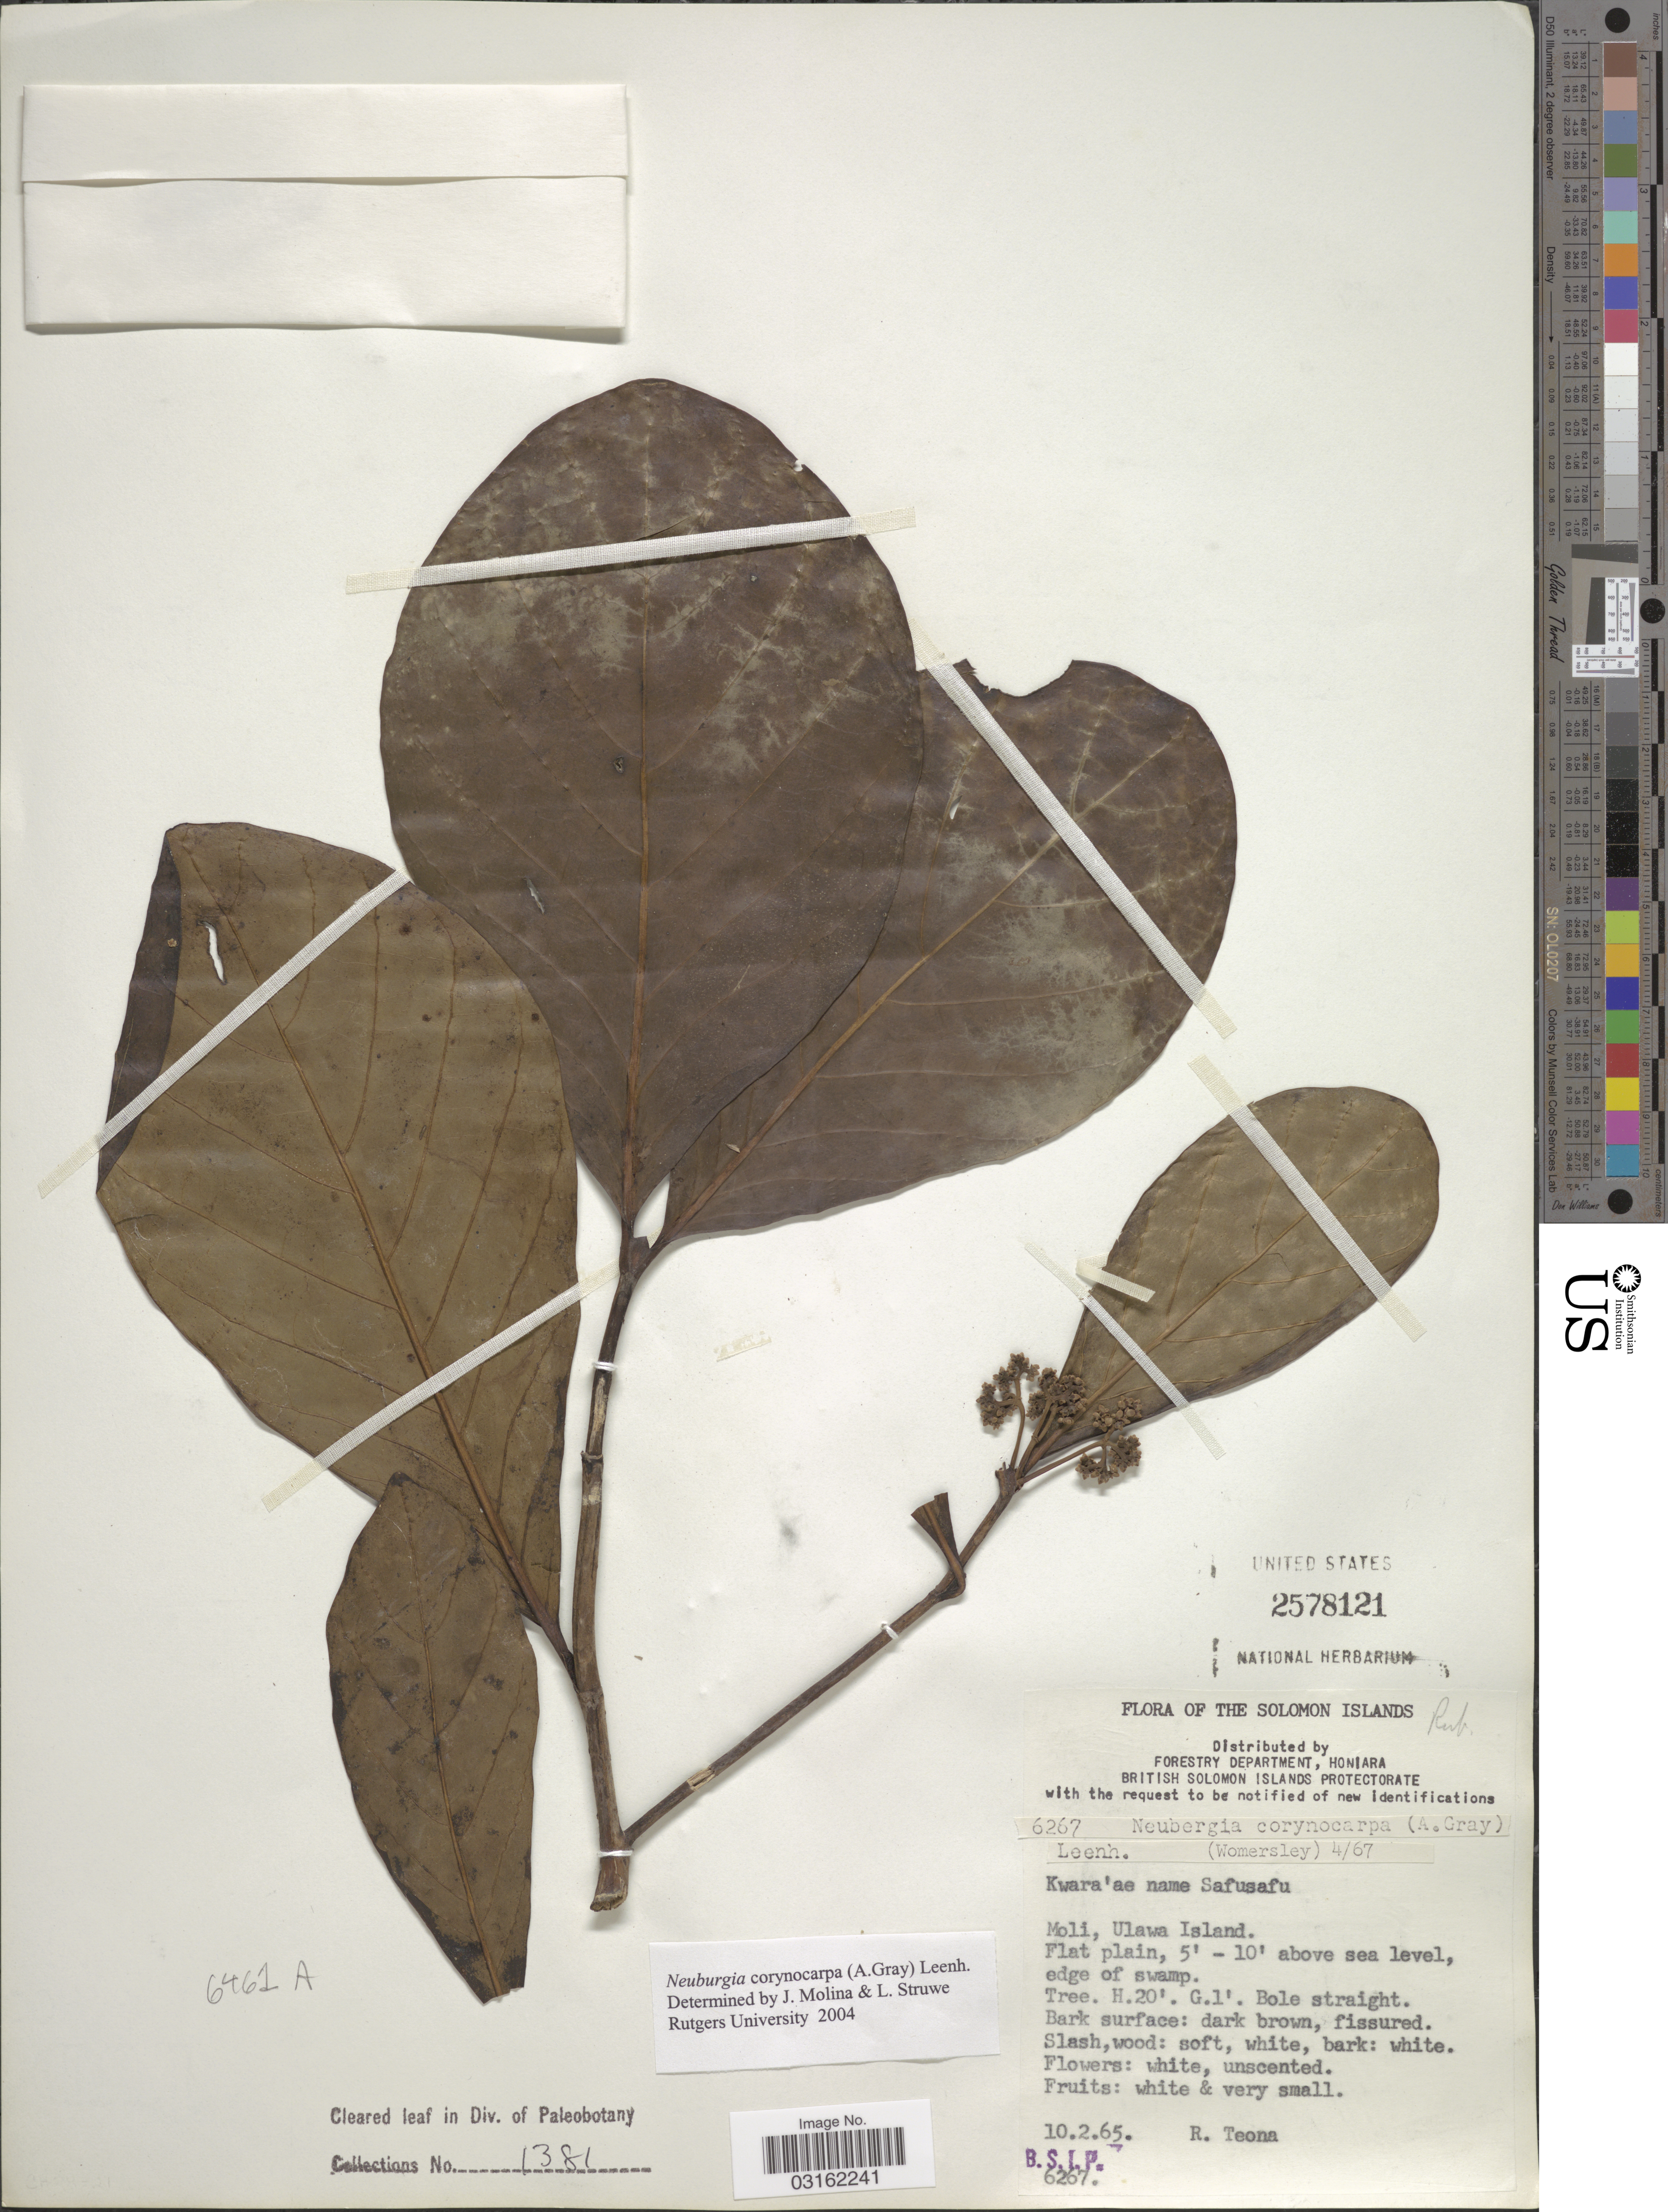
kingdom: Plantae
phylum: Tracheophyta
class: Magnoliopsida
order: Gentianales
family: Loganiaceae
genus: Neuburgia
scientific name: Neuburgia corynocarpa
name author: (A. Gray) Leenh.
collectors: R. Teona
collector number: BSIP6267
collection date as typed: Transcribed d/m/y: 10/2/65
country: Solomon Islands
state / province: Solomon Islands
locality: Moli, Ulawa Island.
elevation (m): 2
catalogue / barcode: US 2578121